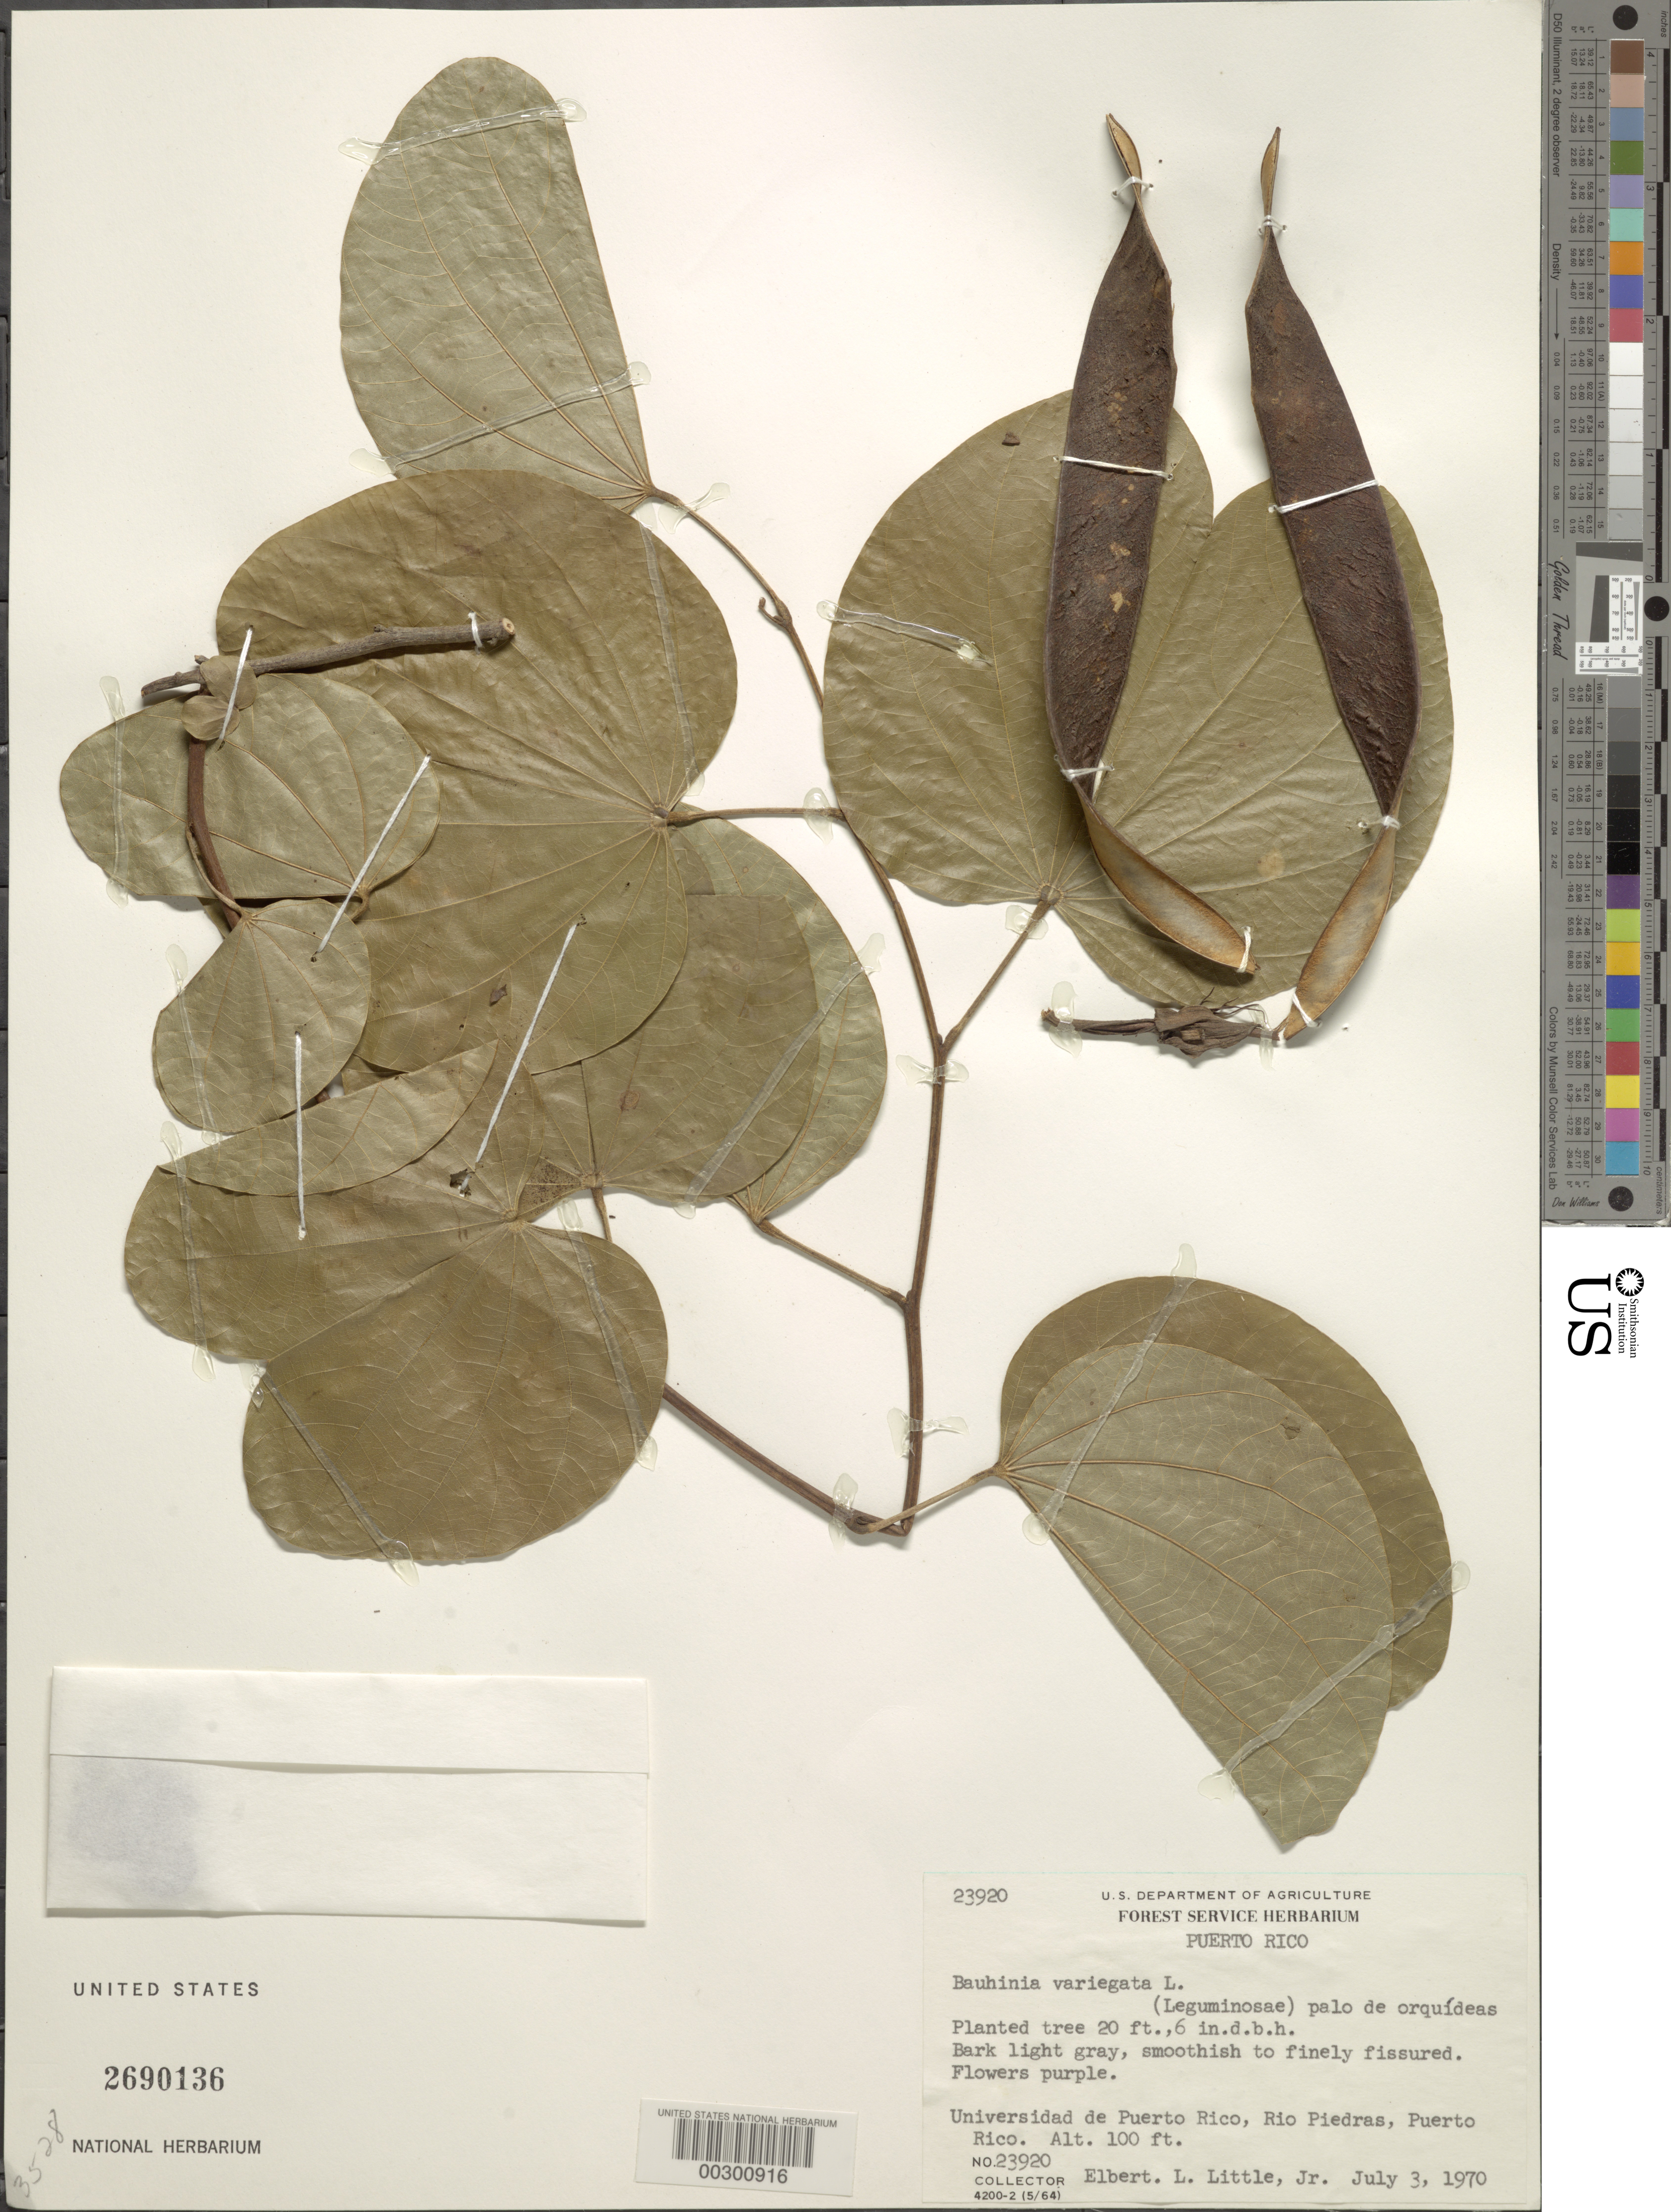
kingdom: Plantae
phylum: Tracheophyta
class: Magnoliopsida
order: Fabales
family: Fabaceae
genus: Bauhinia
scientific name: Bauhinia variegata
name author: L.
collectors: E. L. Little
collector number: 23920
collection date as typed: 03 Jul 1970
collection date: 1970-07-03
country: Puerto Rico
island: Greater Antilles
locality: Universidad de puerto rico, rio piedras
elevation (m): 30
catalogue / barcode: US 2690136